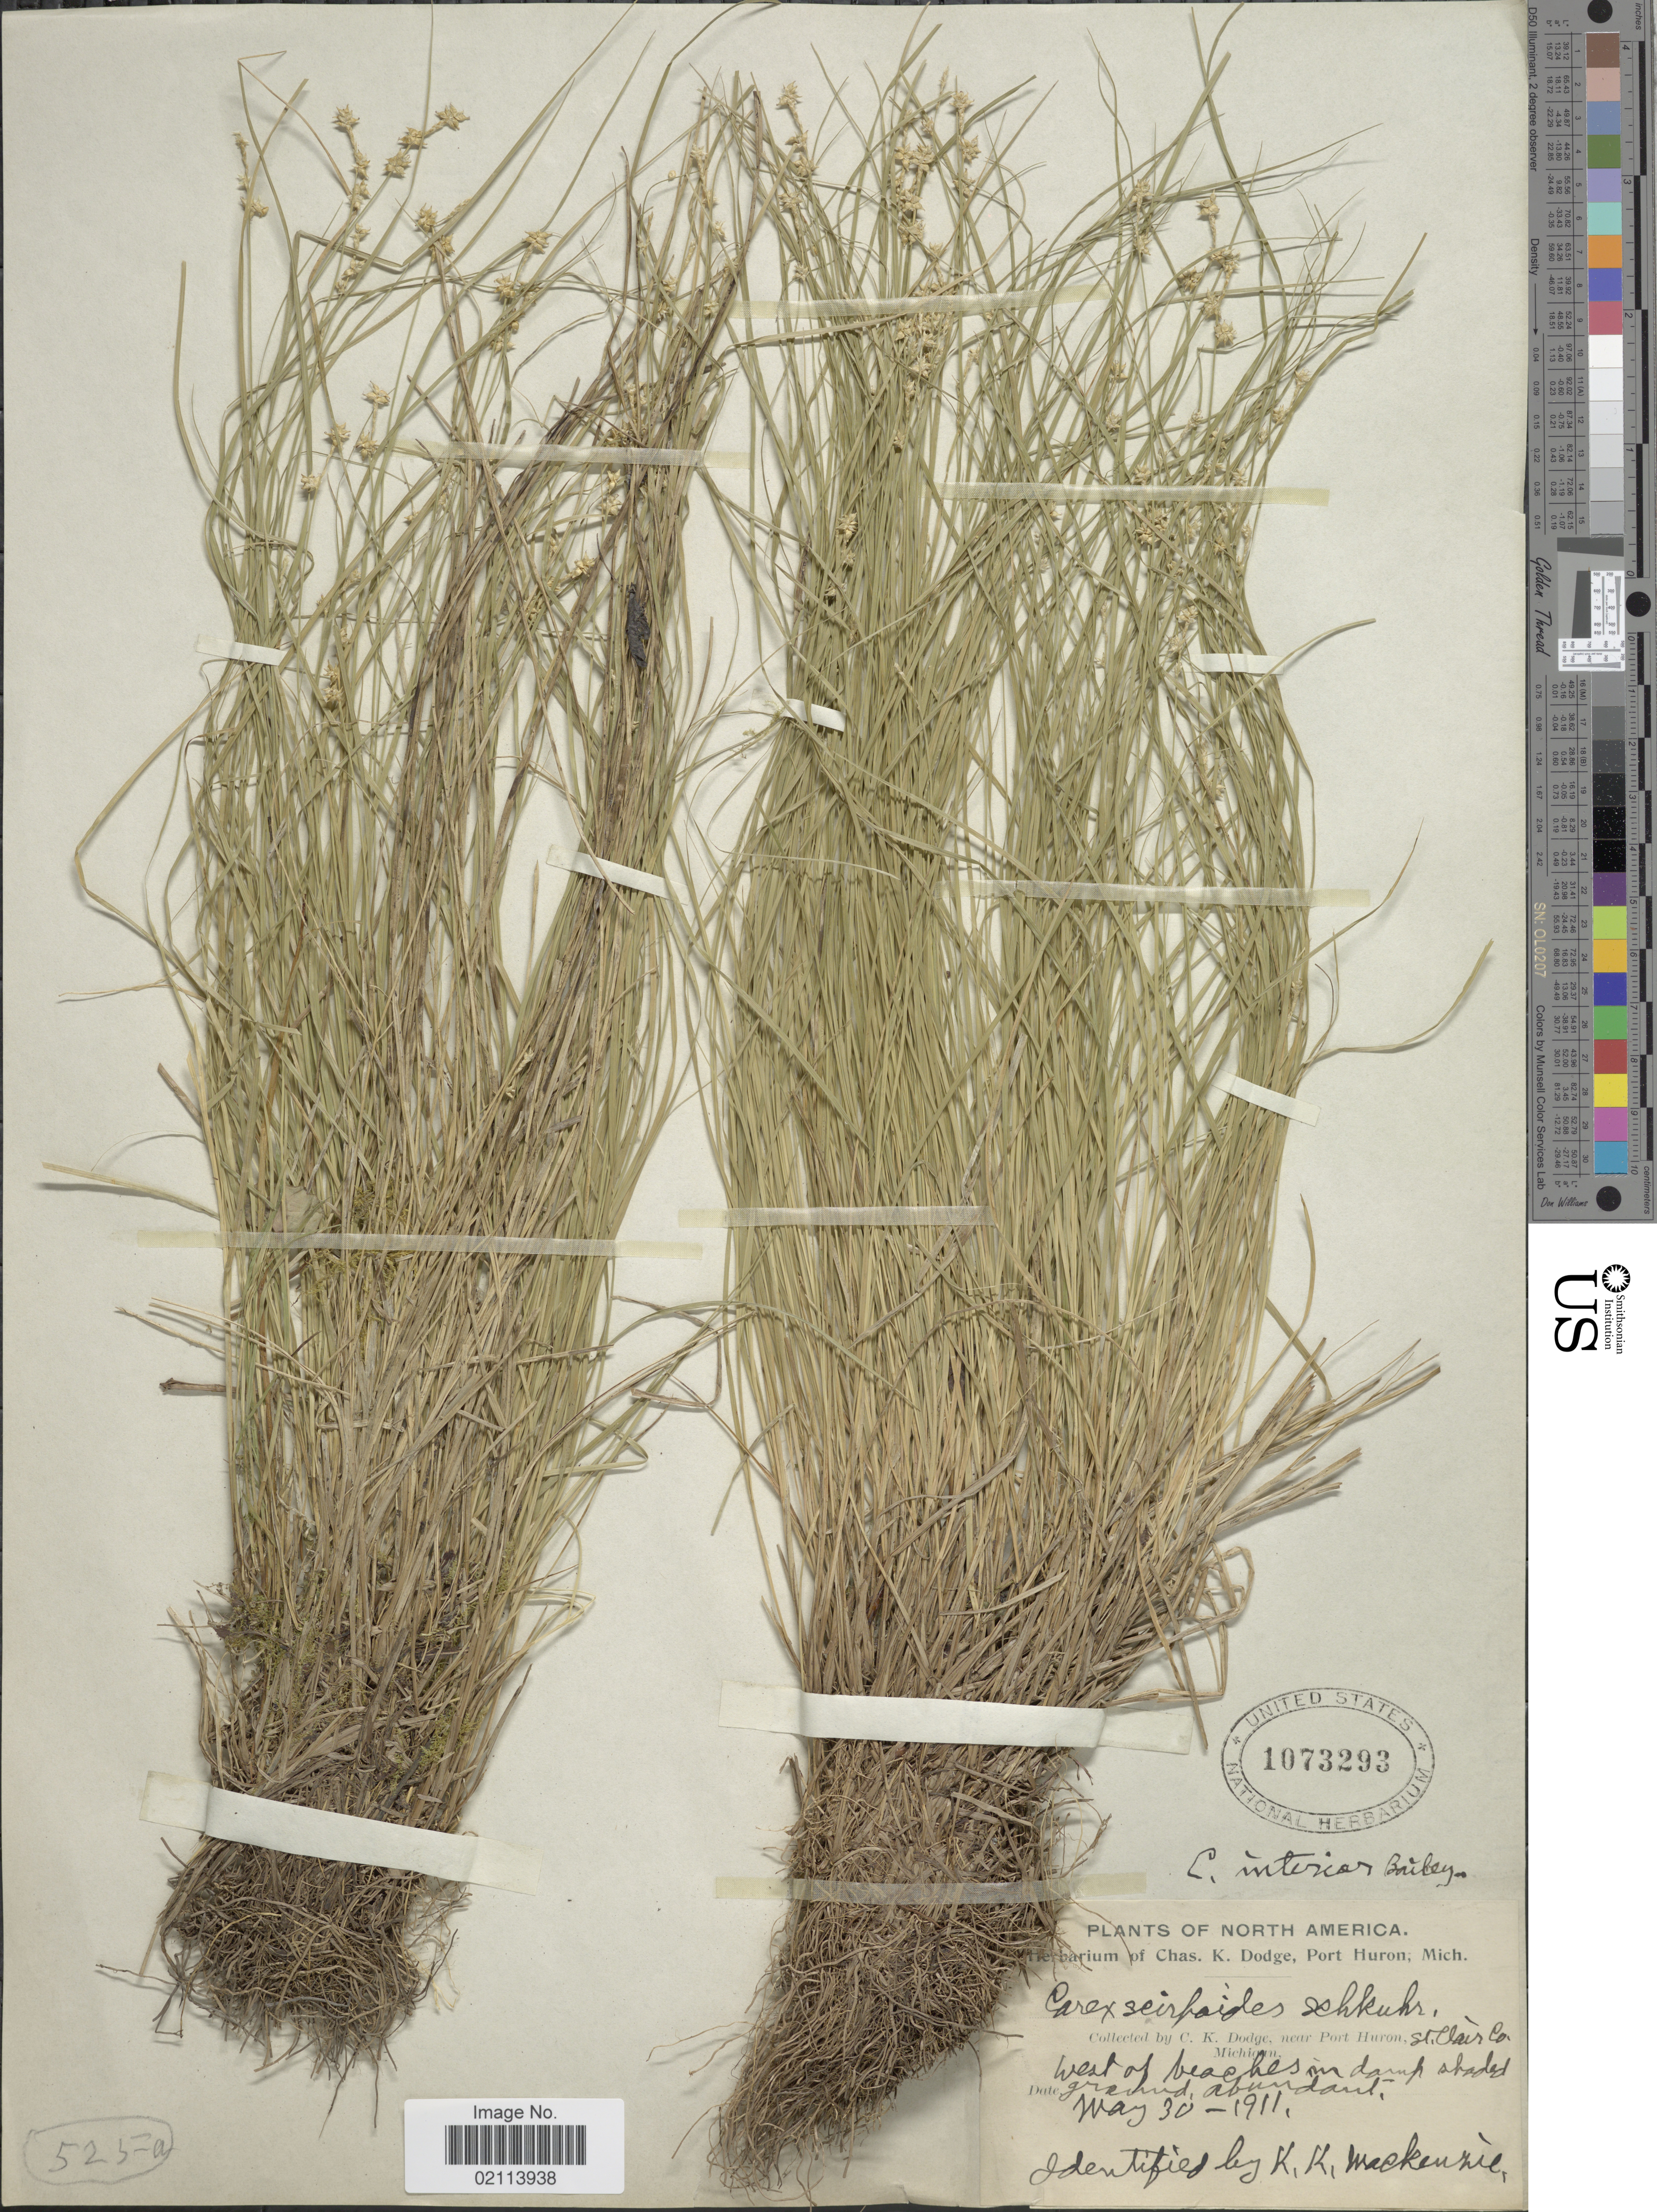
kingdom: Plantae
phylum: Tracheophyta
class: Liliopsida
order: Poales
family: Cyperaceae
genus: Carex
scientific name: Carex interior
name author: L.H. Bailey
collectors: C. K. Dodge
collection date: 1911-05-30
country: United States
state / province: Michigan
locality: Near Port Huron, west of beaches in damp shaded ground, abundant.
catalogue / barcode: US 1073293